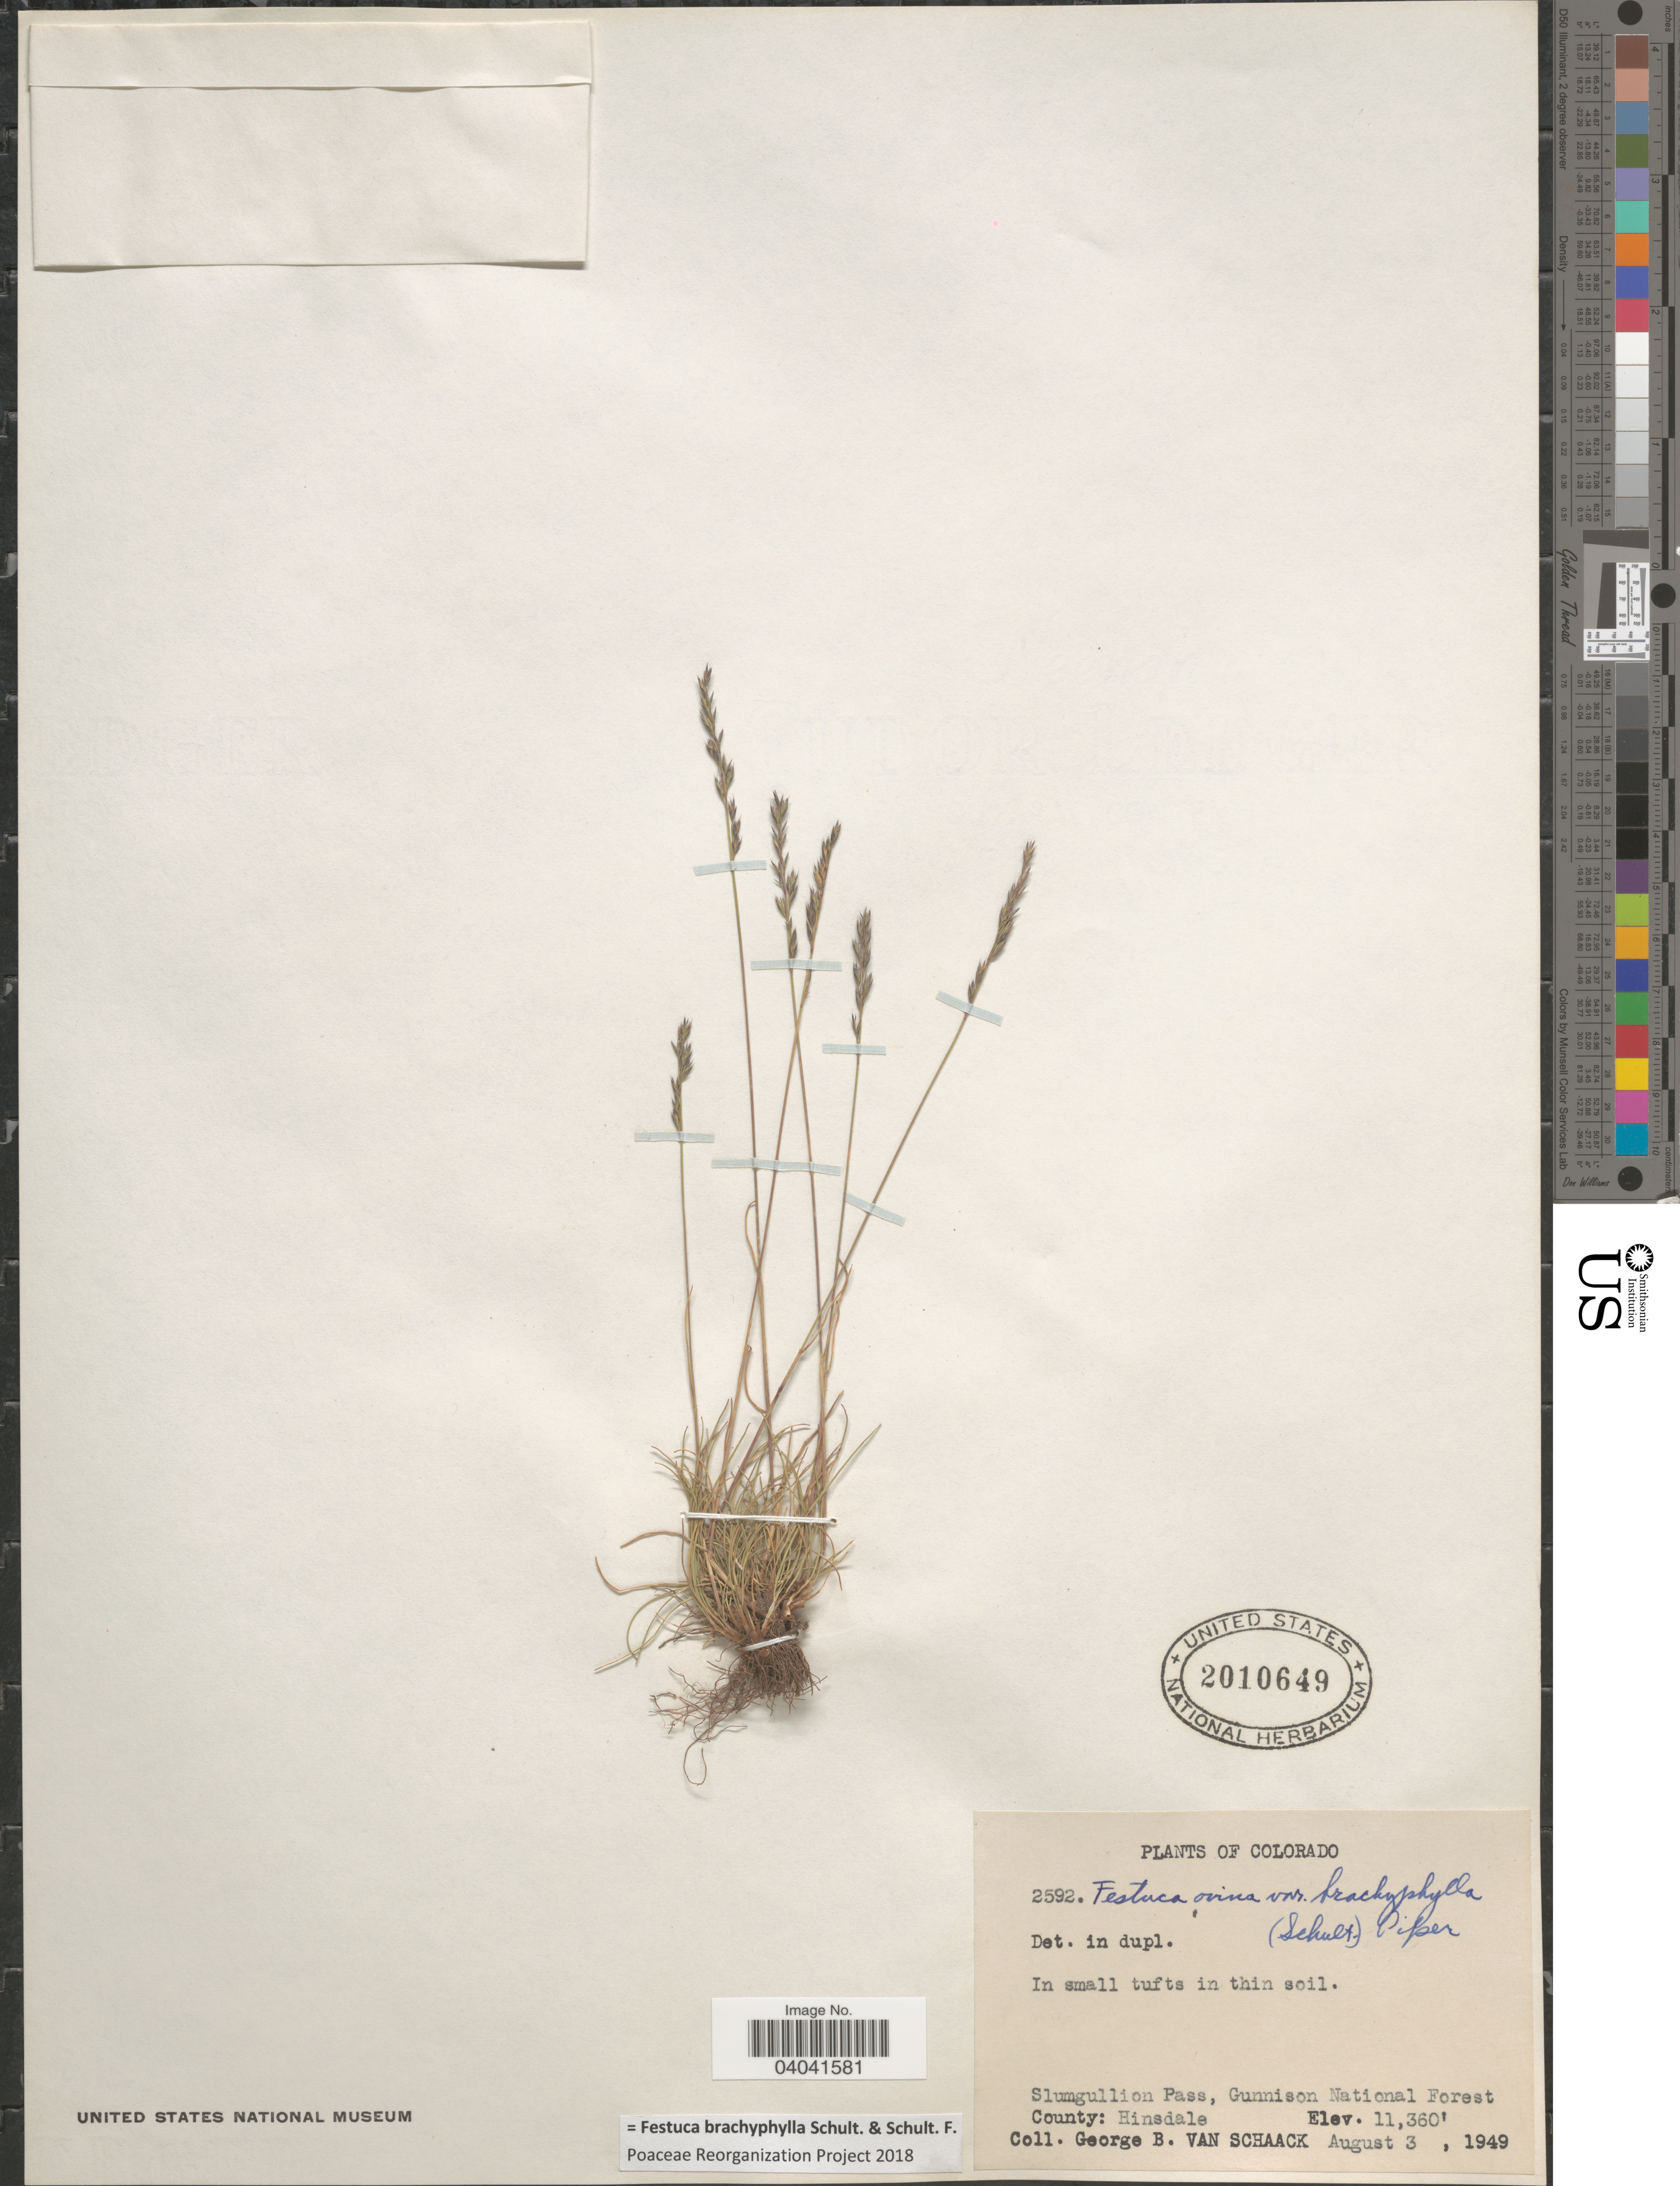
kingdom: Plantae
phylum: Tracheophyta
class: Liliopsida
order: Poales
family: Poaceae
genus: Festuca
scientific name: Festuca brachyphylla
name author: Schult. & Schult. f.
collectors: G. Van Schaack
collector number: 2592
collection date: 1949-08-03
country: United States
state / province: Colorado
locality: Slumgullion Pass, Gunnison National Forest. County: Hinsdale.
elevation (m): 3463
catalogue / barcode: US 2010649